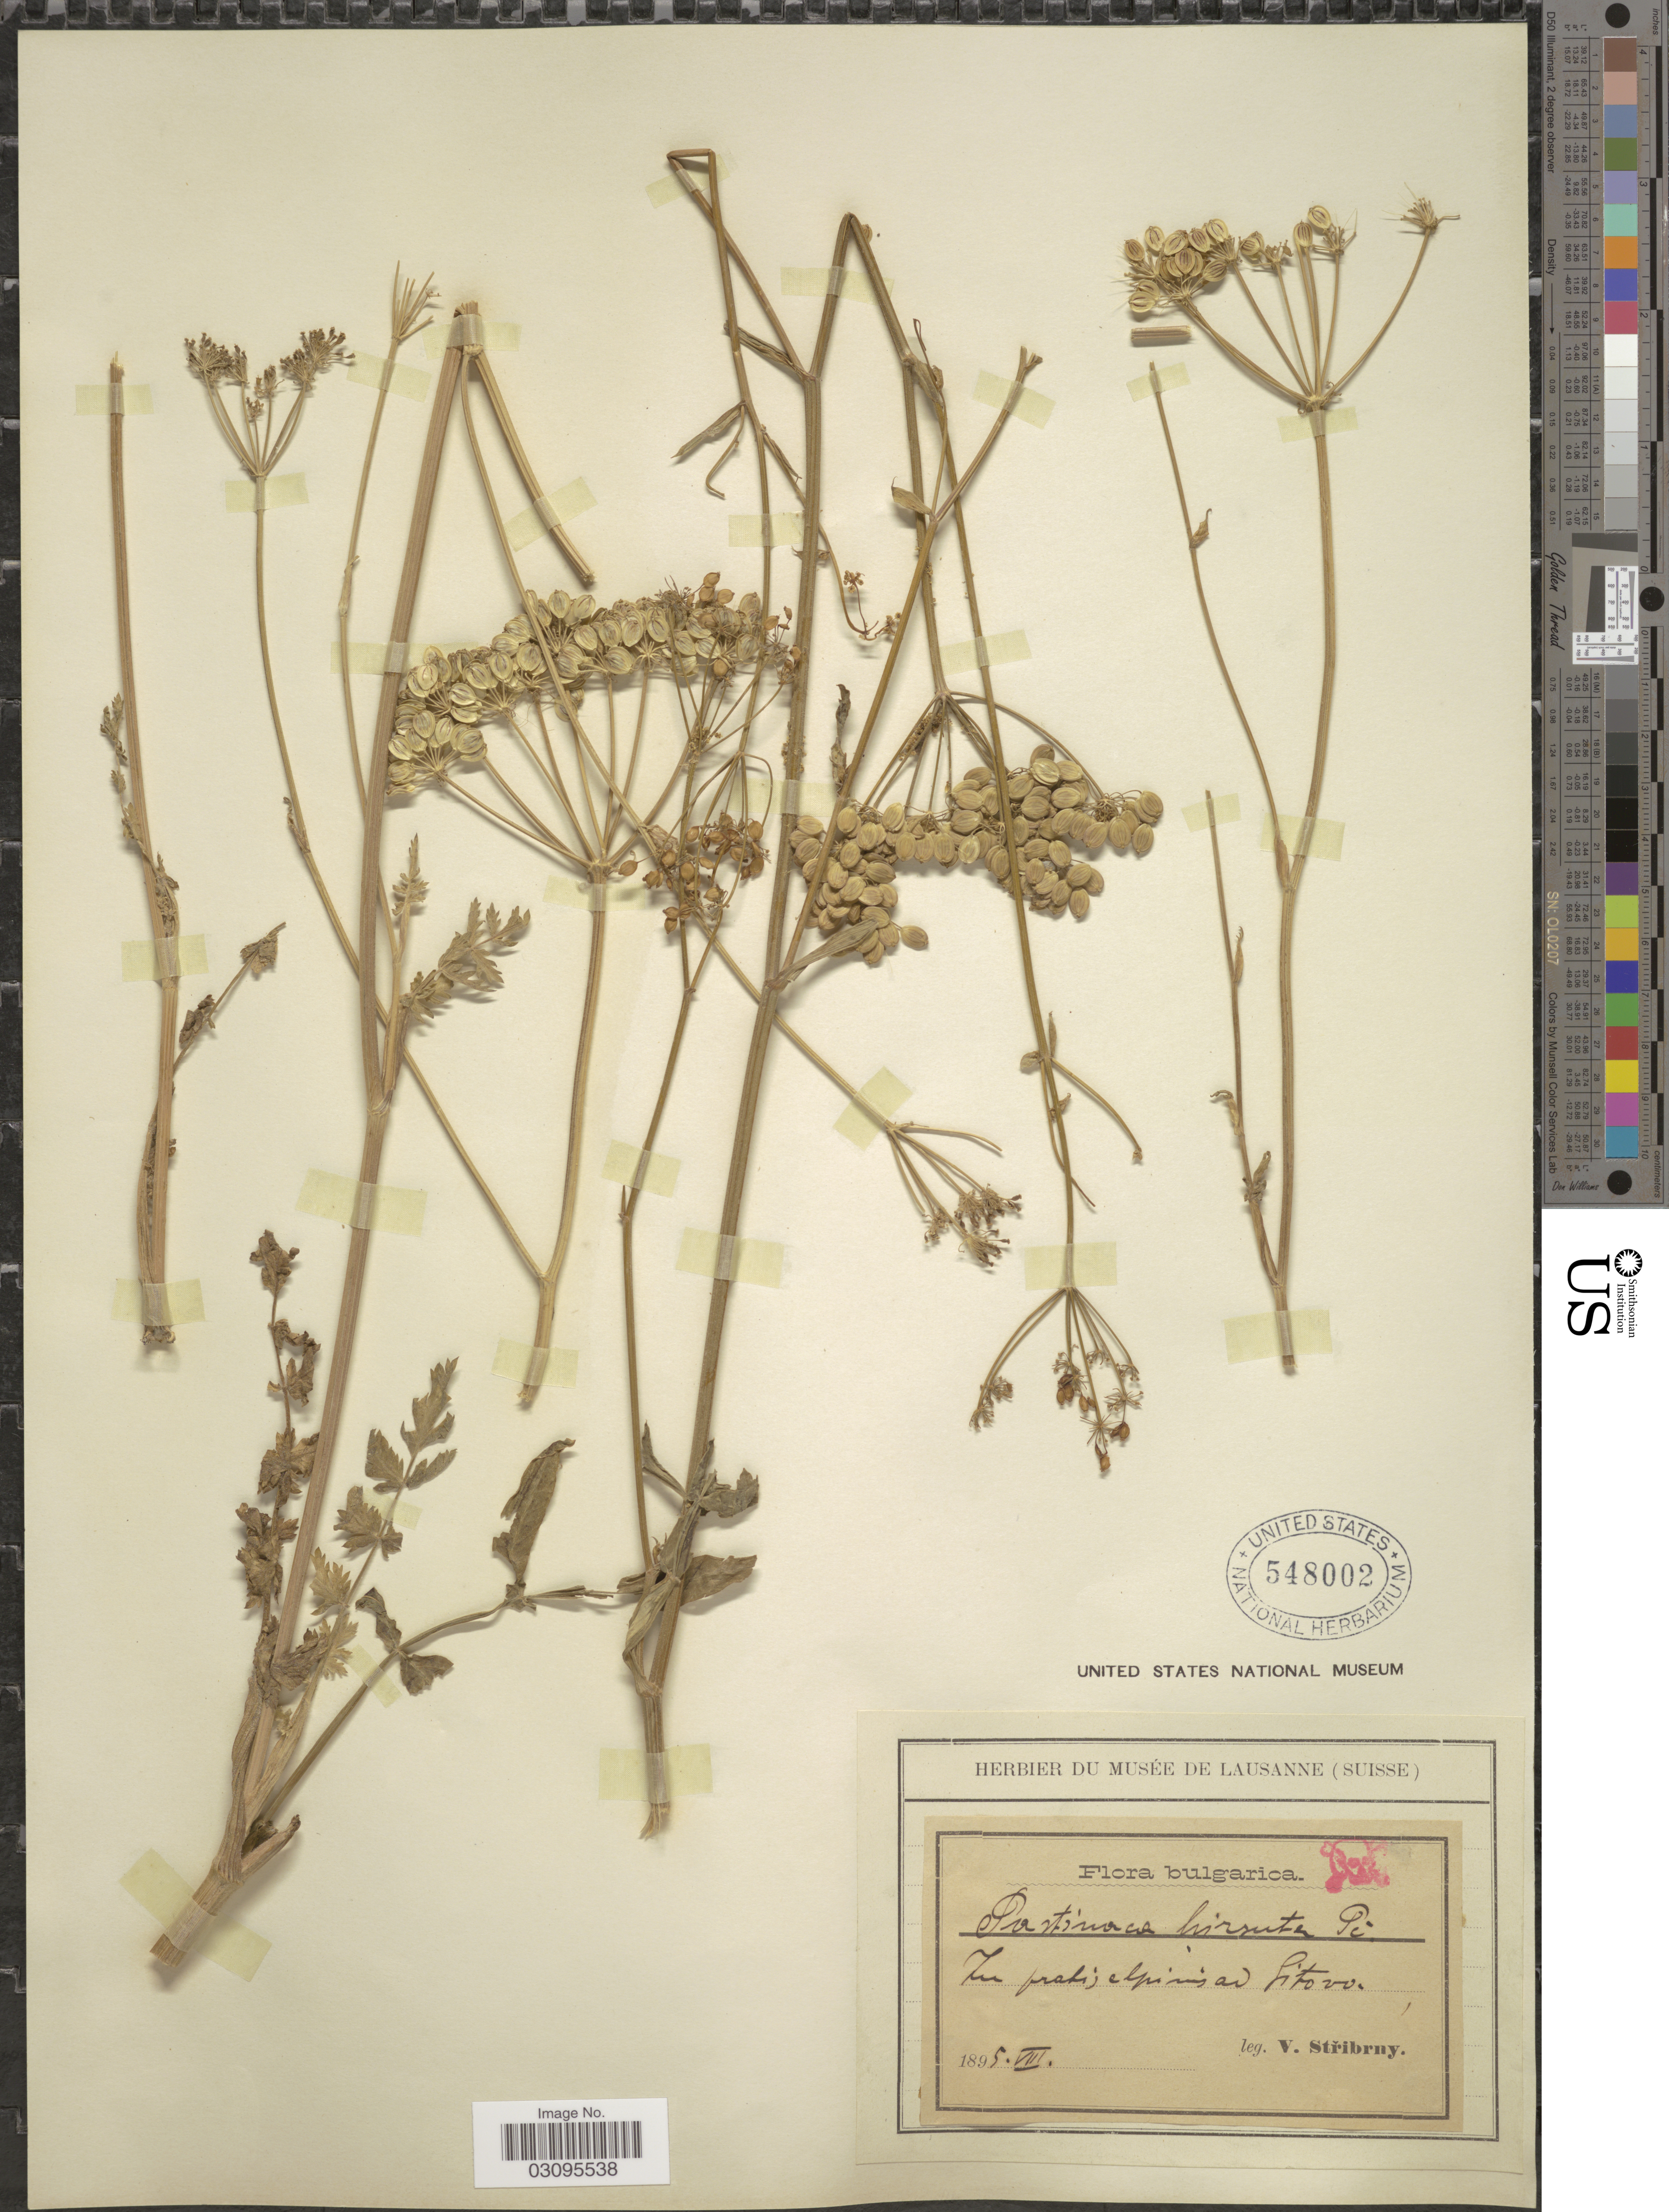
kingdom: Plantae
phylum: Tracheophyta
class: Magnoliopsida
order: Apiales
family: Apiaceae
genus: Pastinaca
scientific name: Pastinaca hirsuta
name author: Pančić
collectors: V. Stribrny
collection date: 1895-08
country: Bulgaria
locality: Bulgarica, In pratis, elpinos [interpreted] ad Pitovo.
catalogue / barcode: US 548002